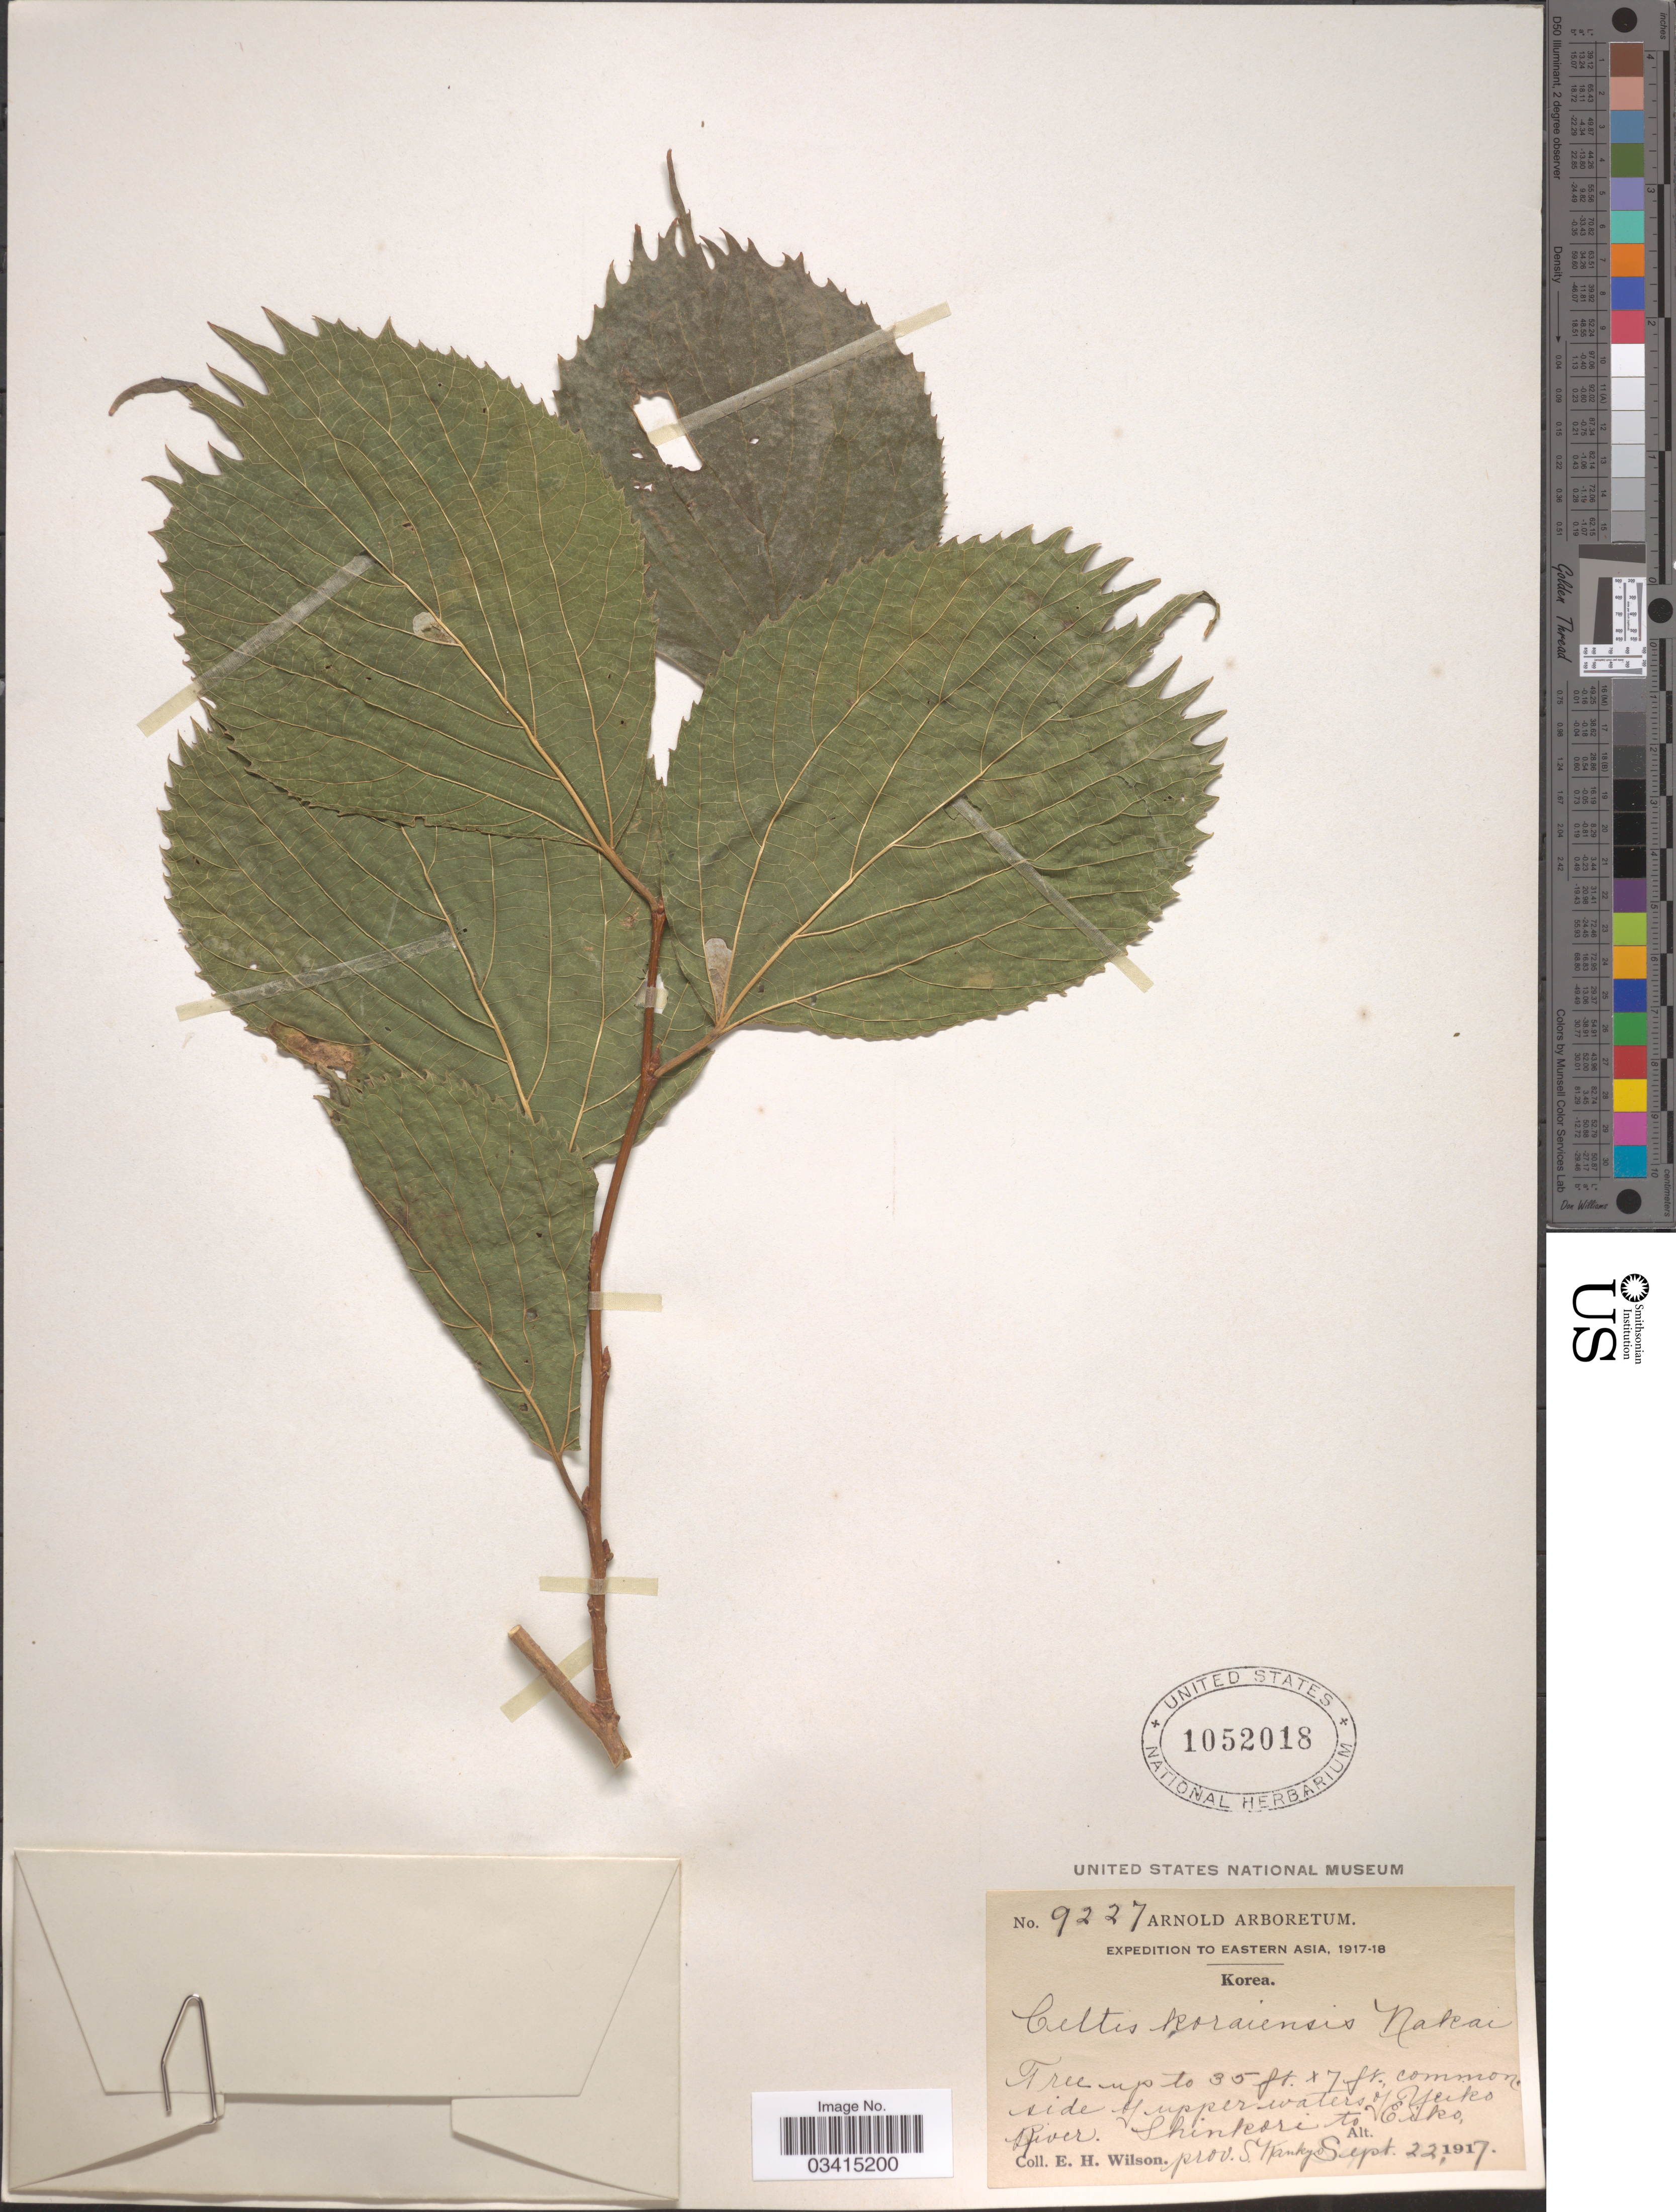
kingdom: Plantae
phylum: Tracheophyta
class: Magnoliopsida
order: Rosales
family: Cannabaceae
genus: Celtis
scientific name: Celtis koraiensis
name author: Nakai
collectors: E. Wilson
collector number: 9227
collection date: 1917-09-22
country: North Korea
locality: Side of upper waters of Yeiko River. Shinkori to Eiko, prov. S. Kankyo.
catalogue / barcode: US 1052018